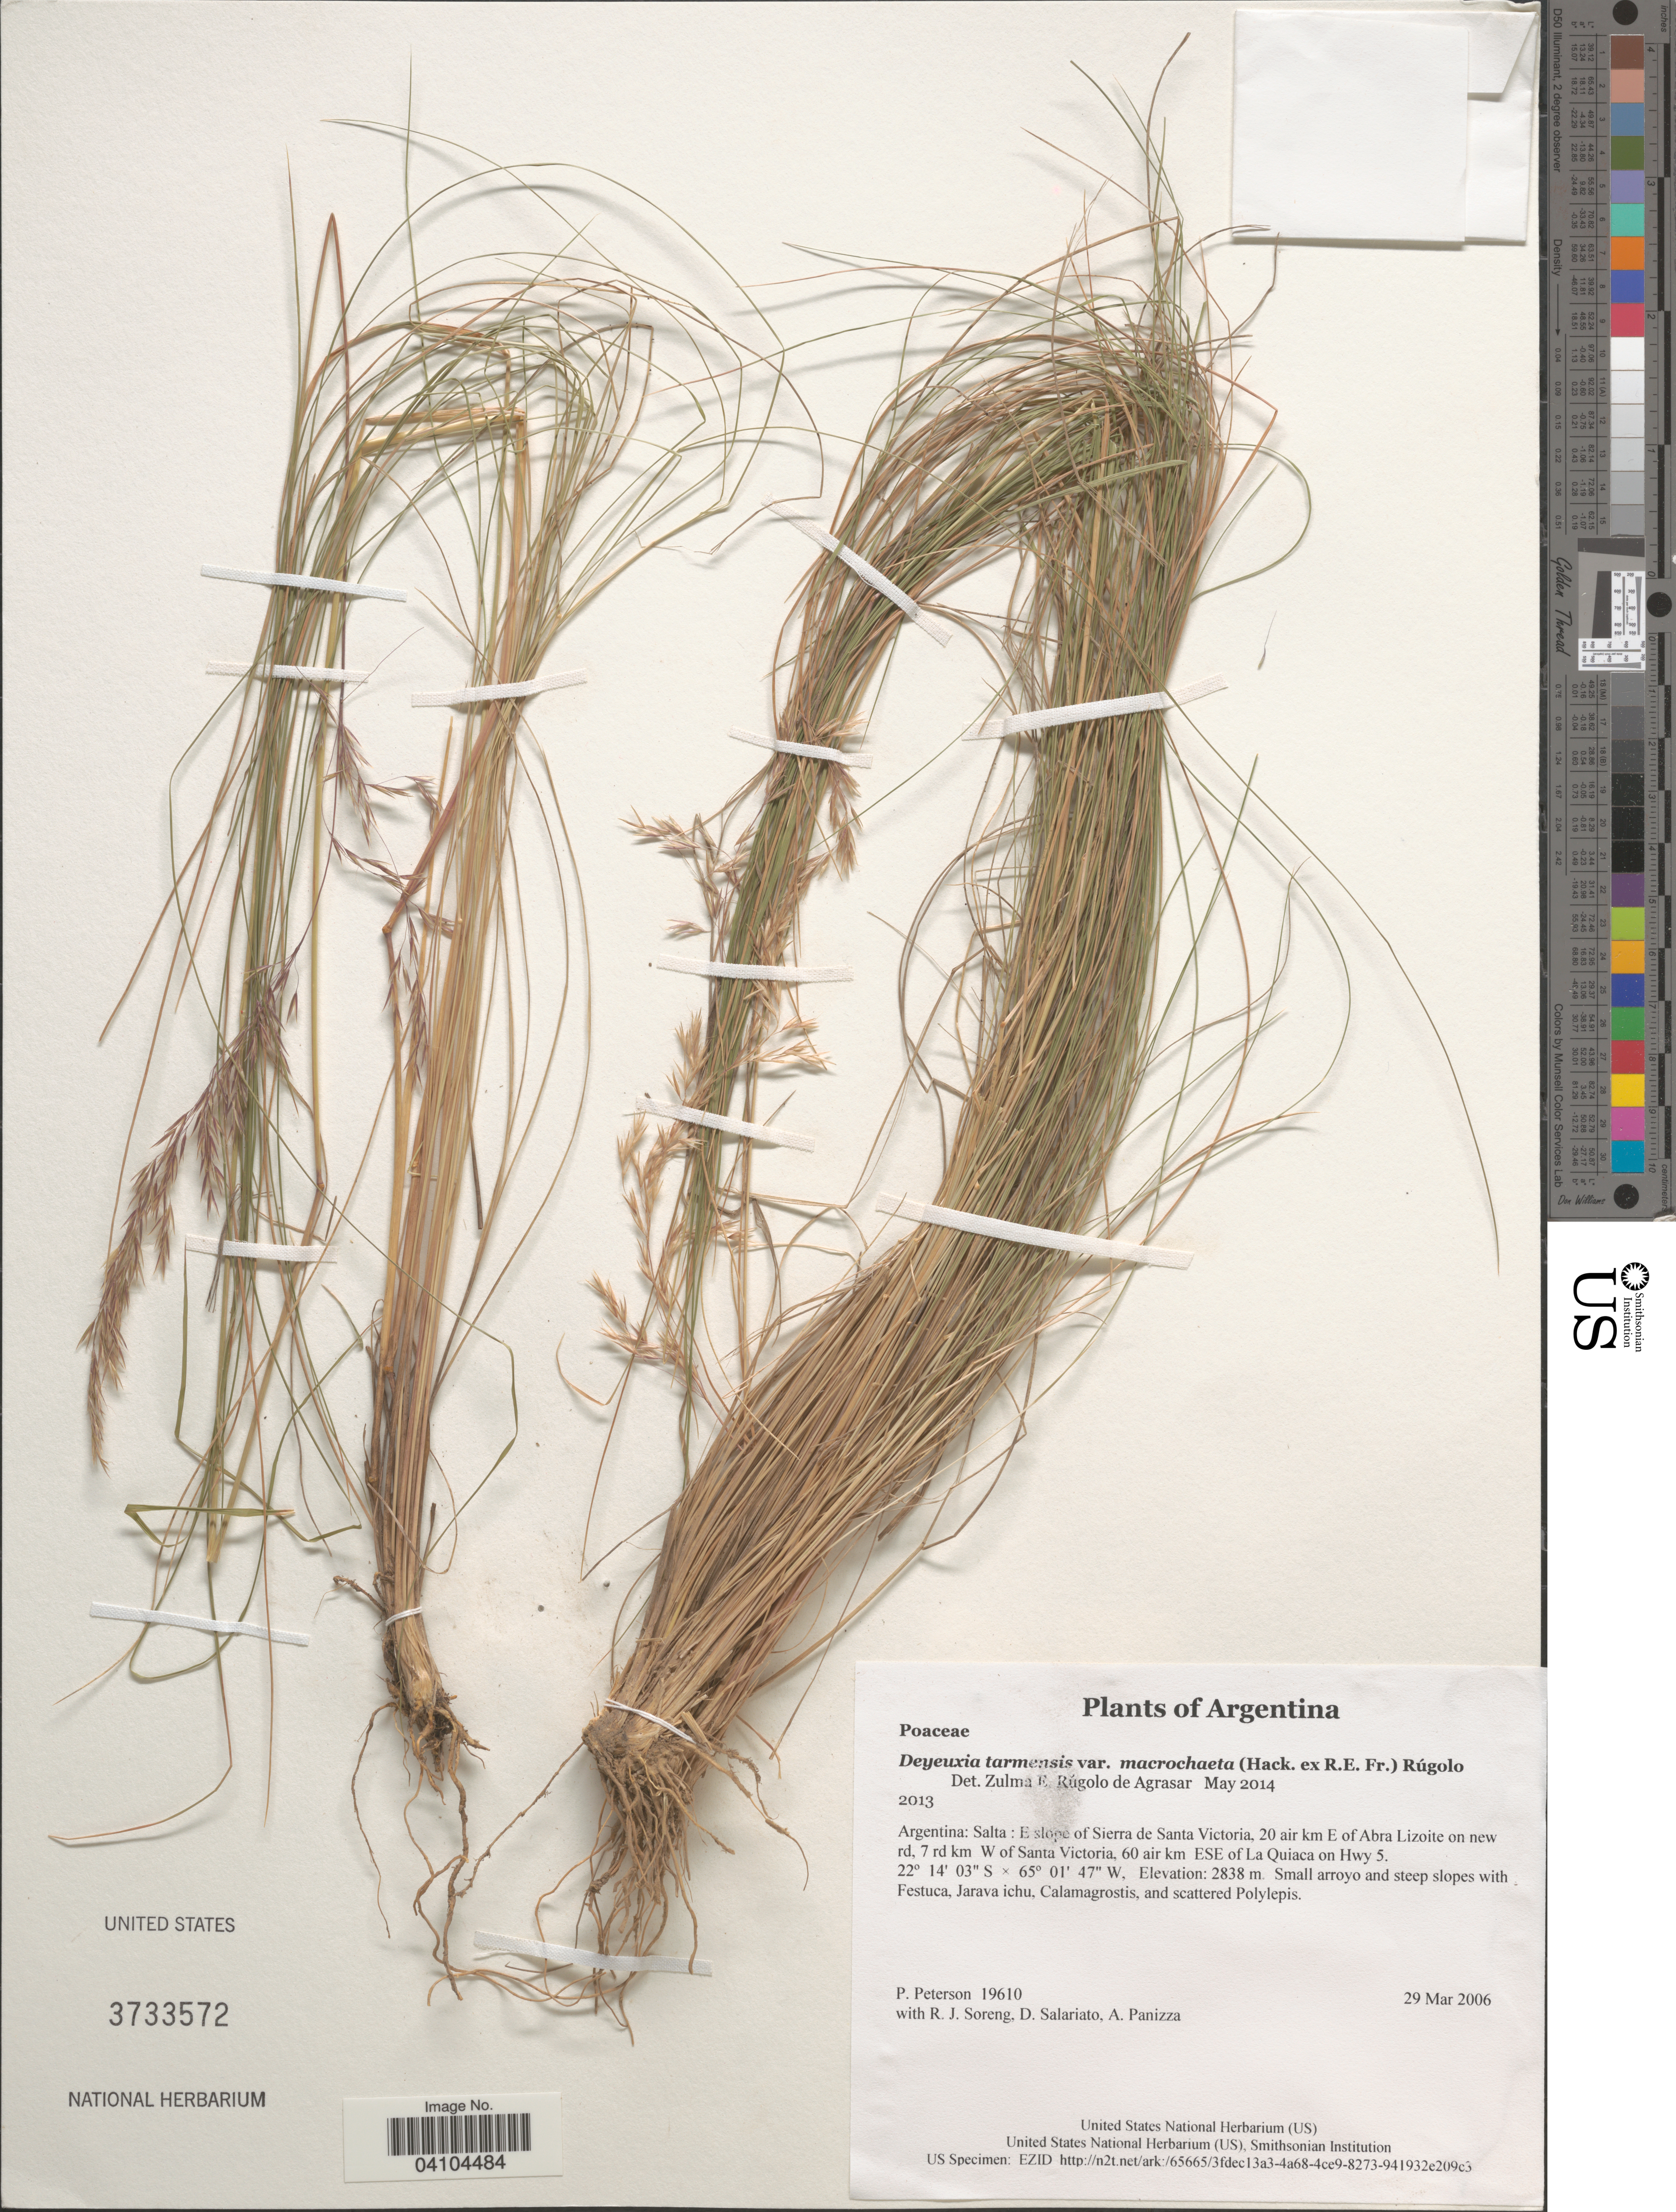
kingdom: Plantae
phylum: Tracheophyta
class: Liliopsida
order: Poales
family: Poaceae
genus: Cinnagrostis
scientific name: Cinnagrostis tarmensis var. macrochaeta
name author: (Hack. ex R.E. Fr.) P.M. Peterson et al.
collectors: P. Peterson, R. J. Soreng, D. Salariato & A. Panizza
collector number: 19610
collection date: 2006-03-29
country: Argentina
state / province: Salta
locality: E slope of Sierra de Santa Victoria, 20 air km E of Abra Lizoite on new rd, 7 rd km W of Santa Victoria, 60 air km ESE of La Quiaca on Hwy 5.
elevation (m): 2838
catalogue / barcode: US 3733572